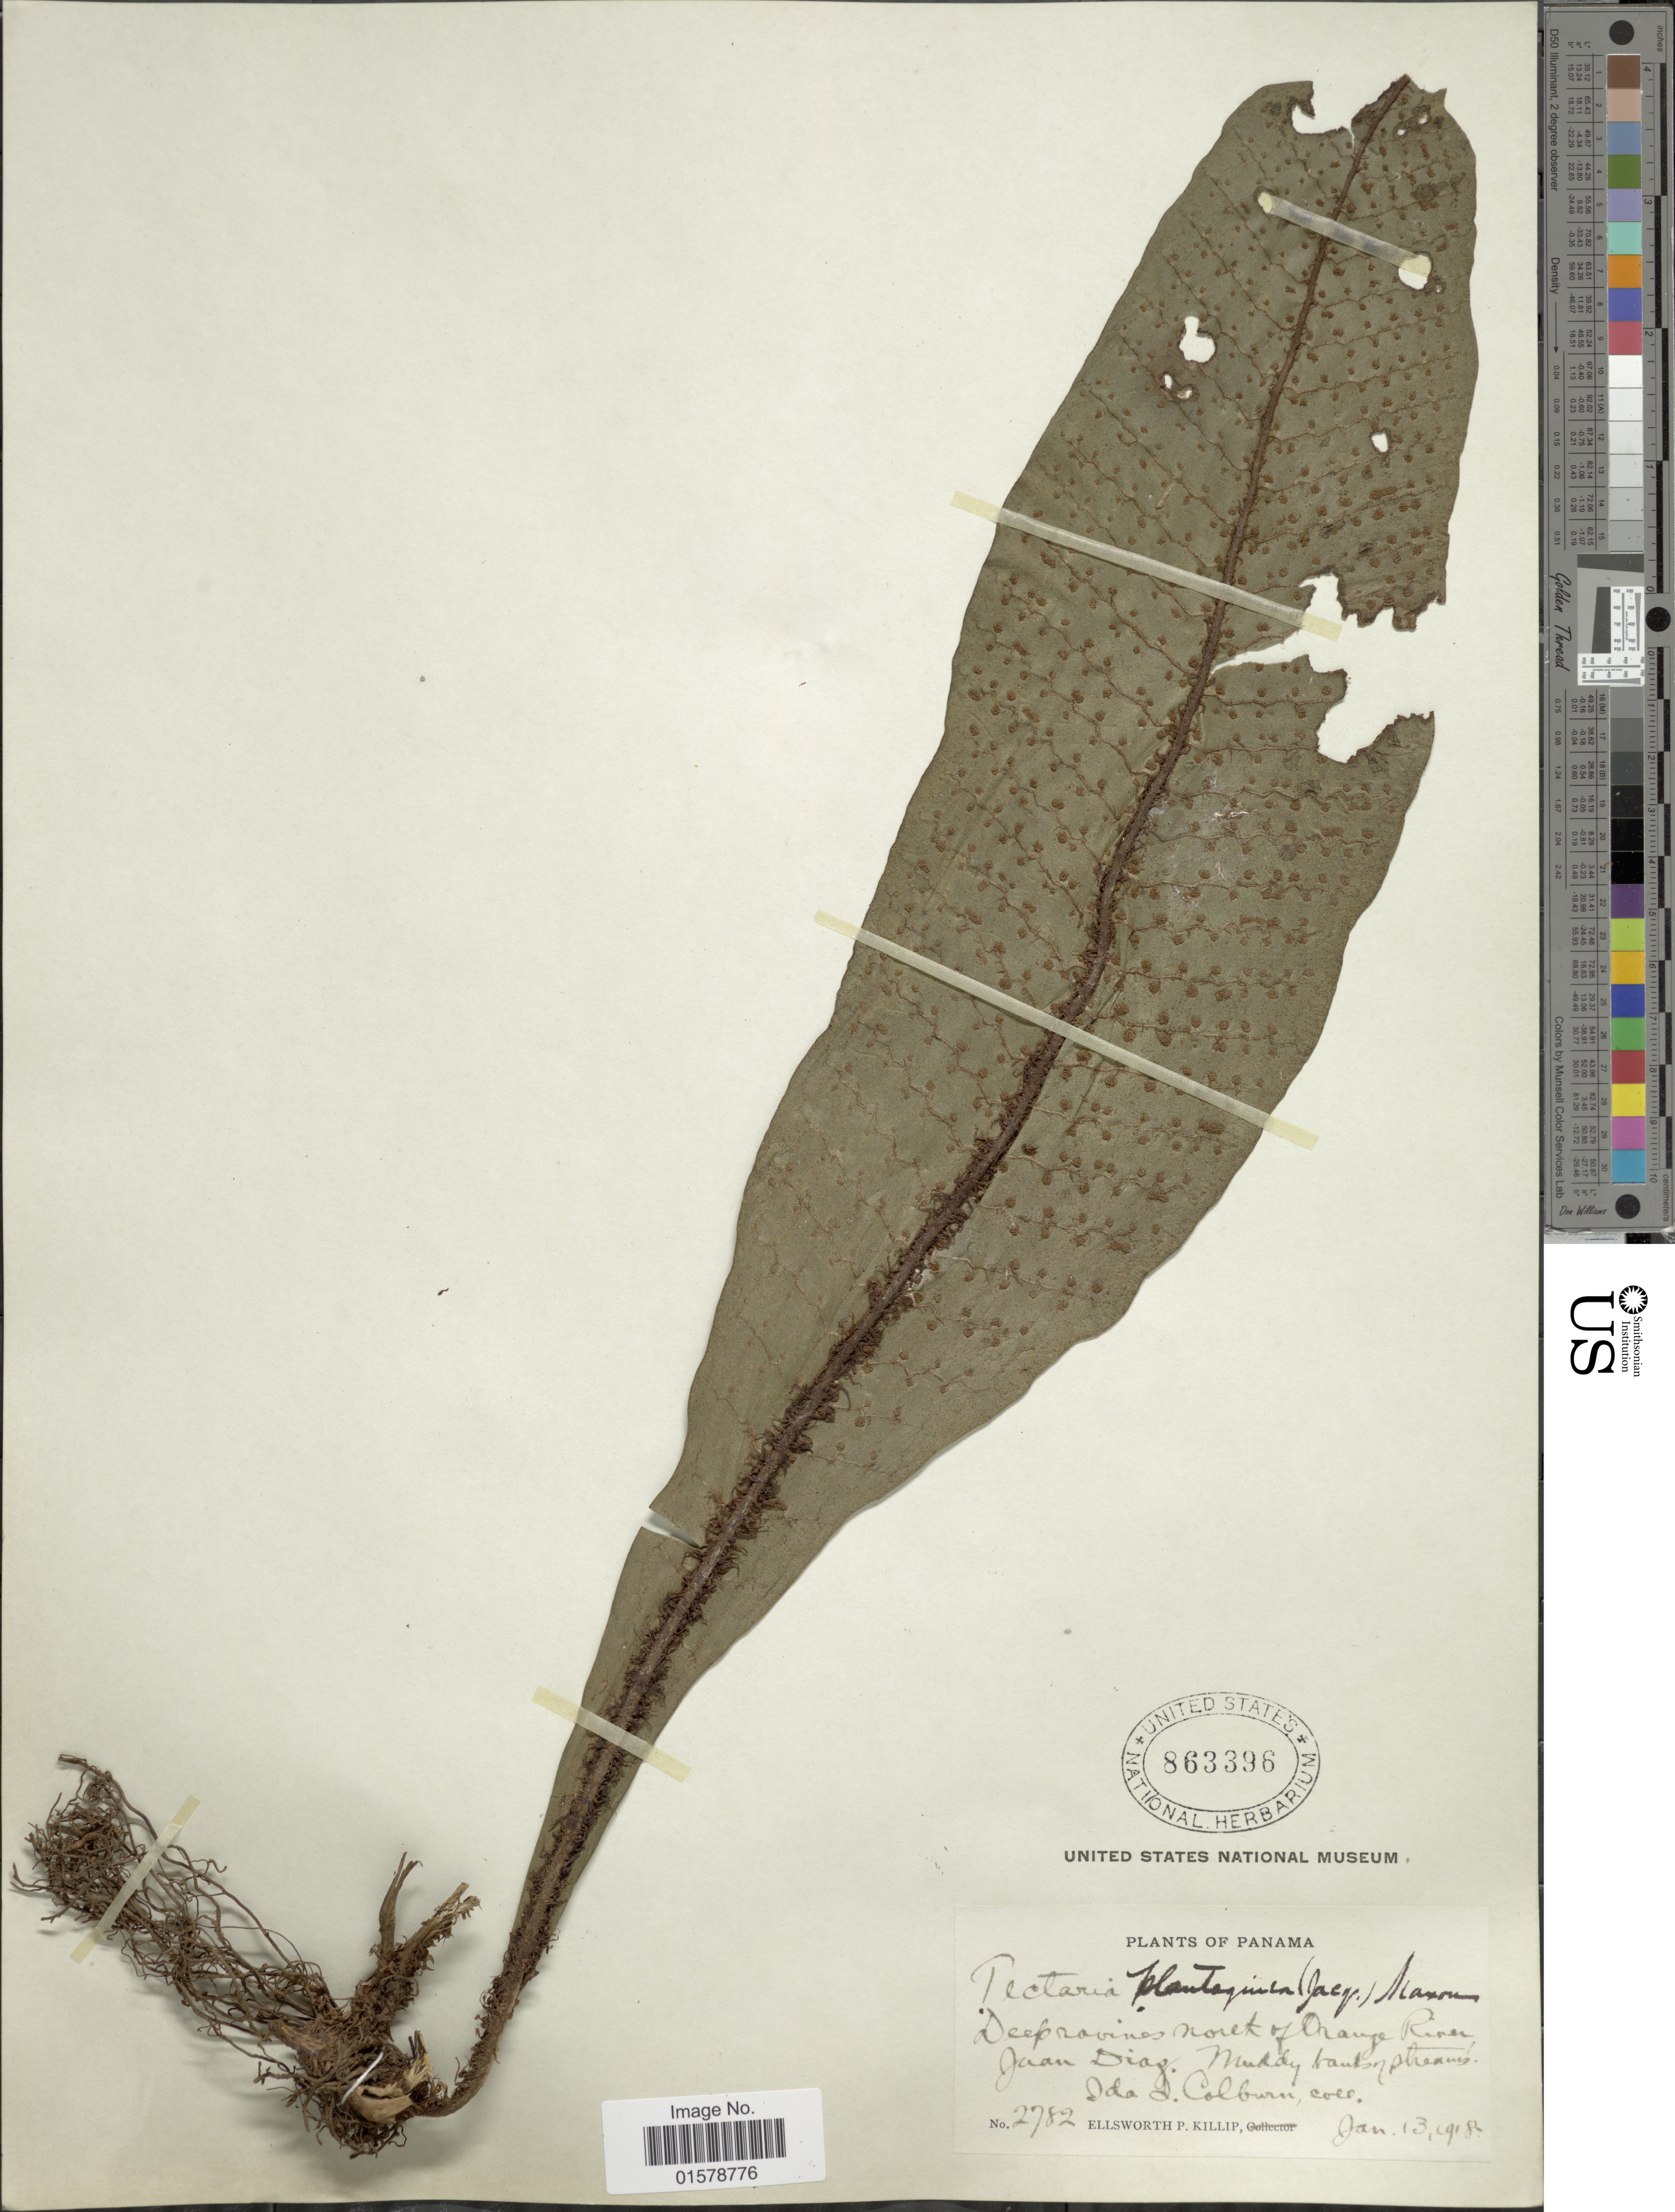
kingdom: Plantae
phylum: Tracheophyta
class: Polypodiopsida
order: Polypodiales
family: Tectariaceae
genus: Tectaria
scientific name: Tectaria plantaginea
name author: (Jacq.) Maxon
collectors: I. Colburn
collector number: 2782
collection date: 1918-01-13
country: Panama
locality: Panama, Deep ravine north of orange River, Juan Diaz, Muddy banks or streams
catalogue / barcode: US 863396